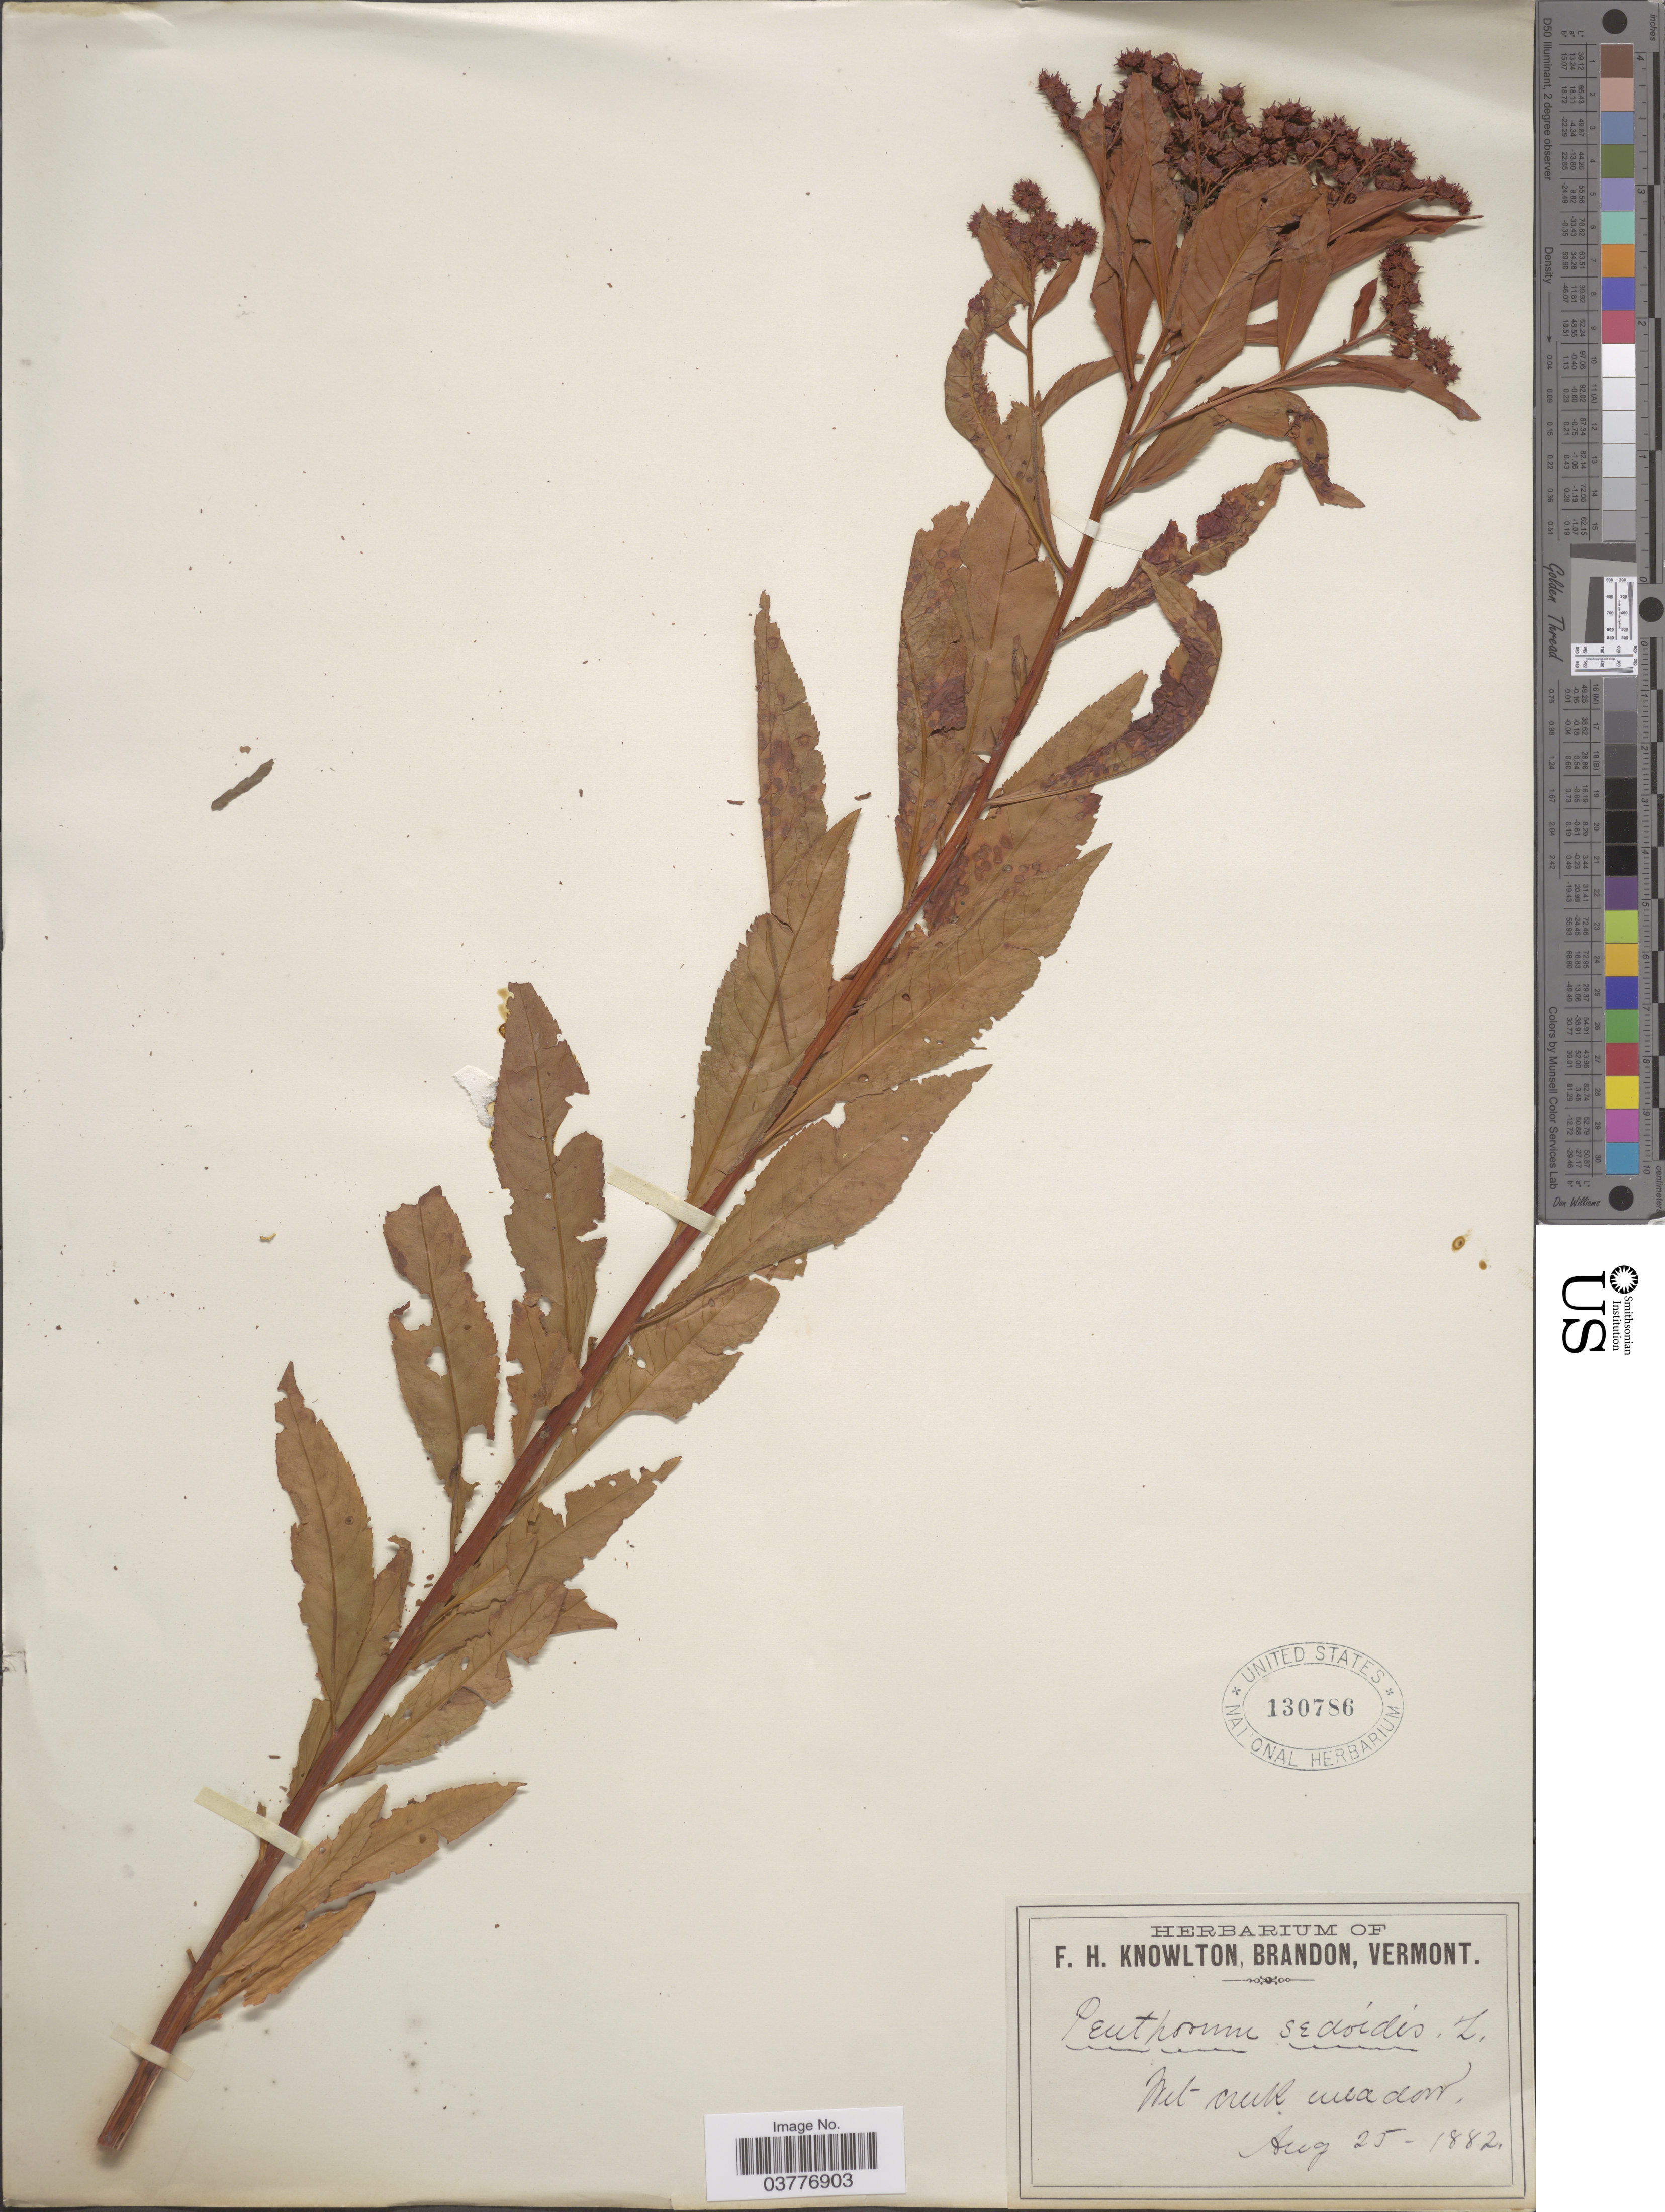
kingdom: Plantae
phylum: Tracheophyta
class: Magnoliopsida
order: Saxifragales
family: Penthoraceae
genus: Penthorum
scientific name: Penthorum sedoides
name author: L.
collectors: ex herb. F.H. Knowlton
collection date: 1882-08-25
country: United States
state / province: Vermont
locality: Wet creek meadow.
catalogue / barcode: US 130786